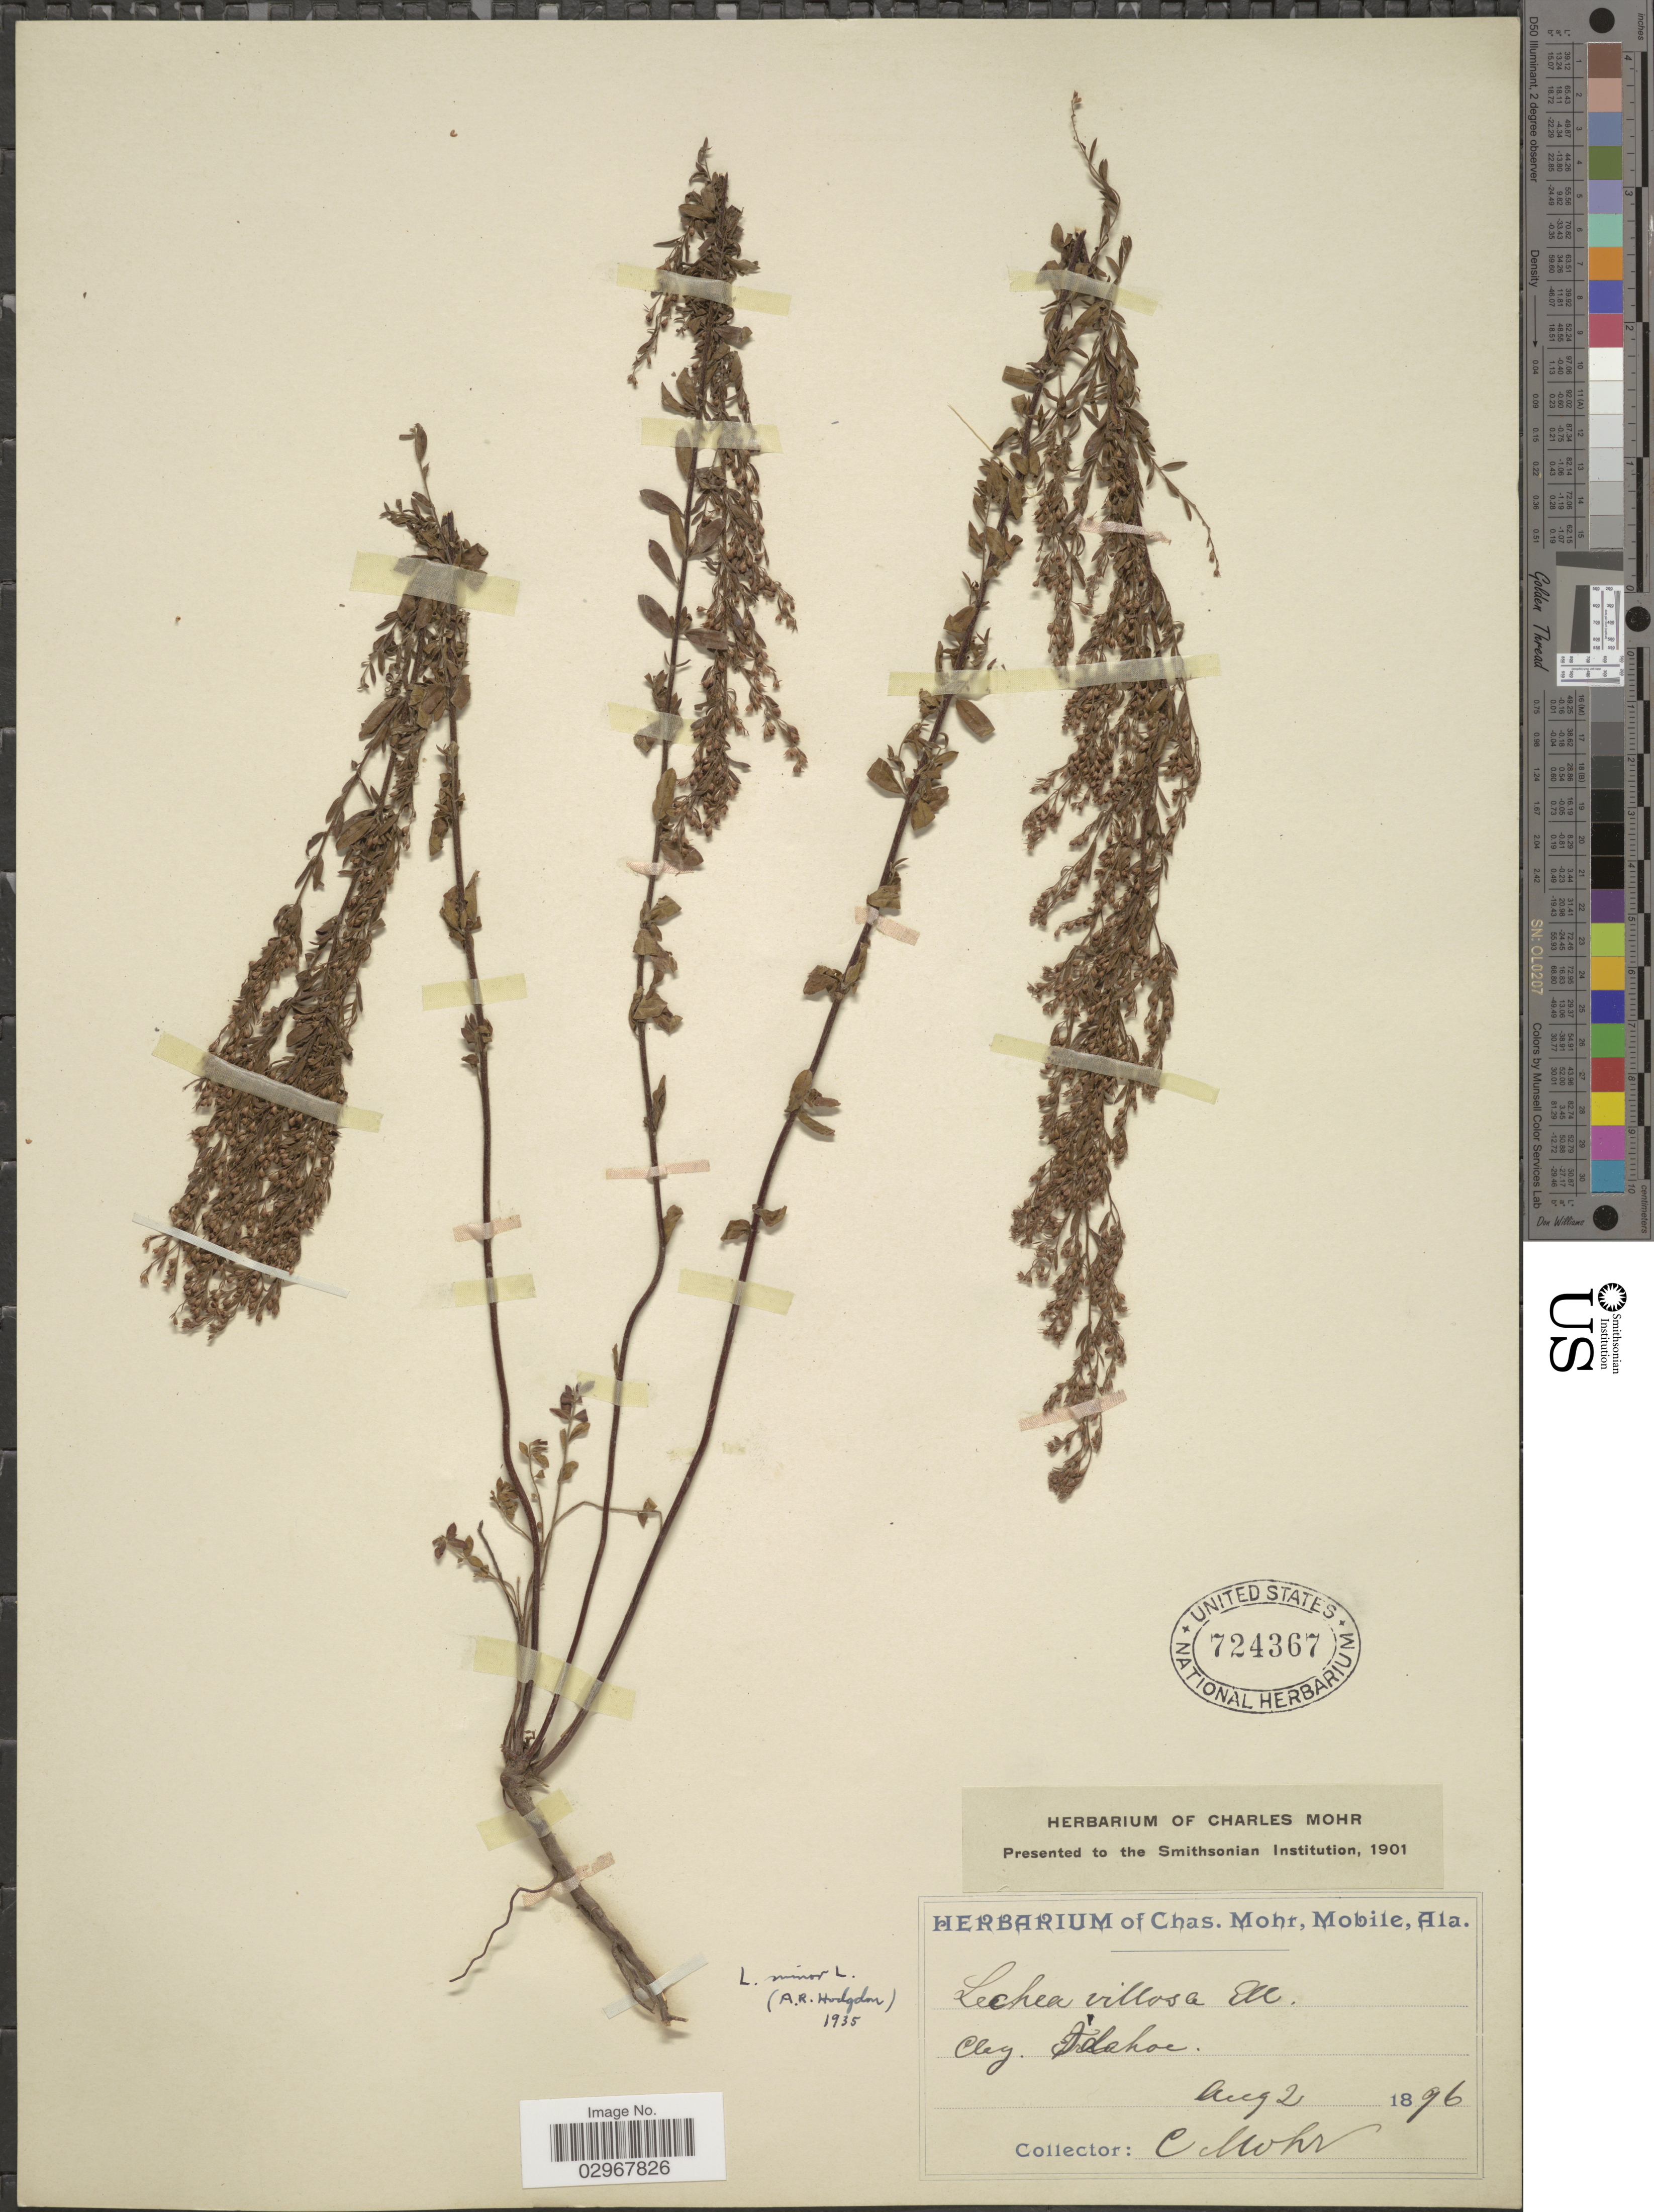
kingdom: Plantae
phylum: Tracheophyta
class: Magnoliopsida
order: Malvales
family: Cistaceae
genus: Lechea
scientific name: Lechea minor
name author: L.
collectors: Mohr, C. T. (herbarium)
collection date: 1896-08-02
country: United States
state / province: Idaho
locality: Clay.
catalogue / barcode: US 724367